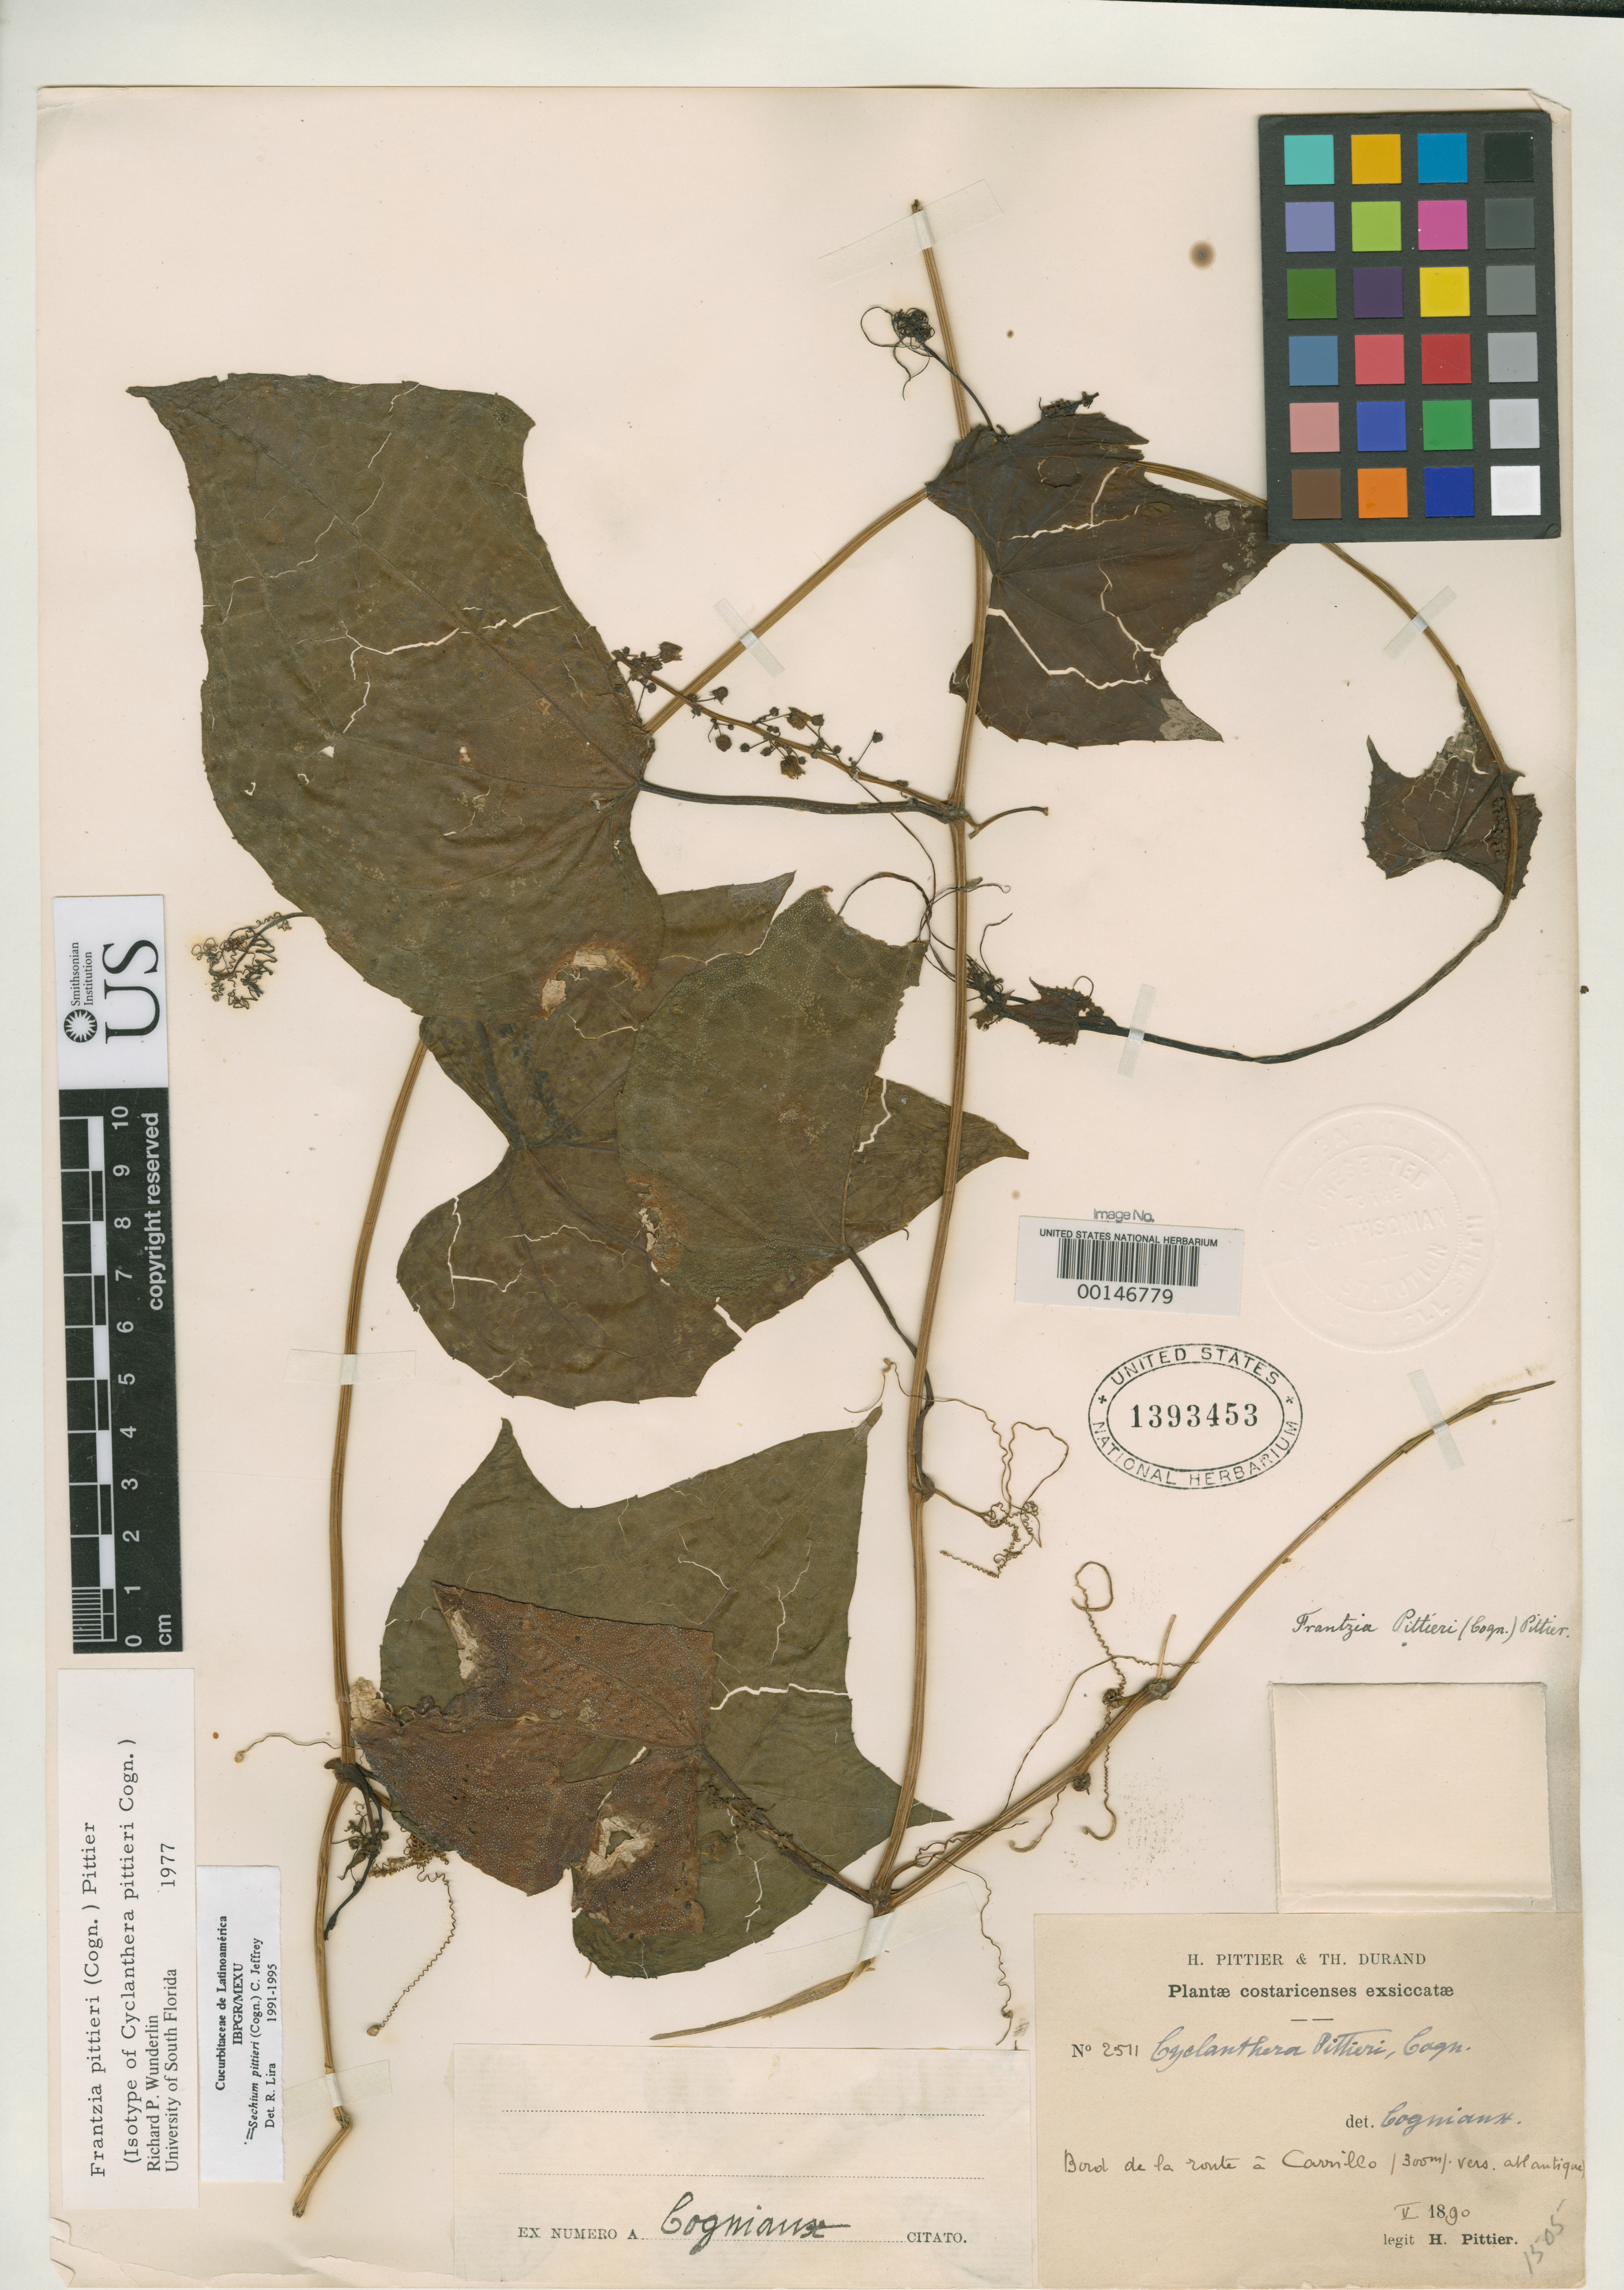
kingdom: Plantae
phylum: Tracheophyta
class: Magnoliopsida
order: Cucurbitales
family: Cucurbitaceae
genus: Cyclanthera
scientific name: Cyclanthera pittieri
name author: Cogn.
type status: Isosyntype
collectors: H. F. Pittier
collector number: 2511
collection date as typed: May 1890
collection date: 1890-05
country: Costa Rica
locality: Bord de La Route a Carillo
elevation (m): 300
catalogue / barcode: US 1393453